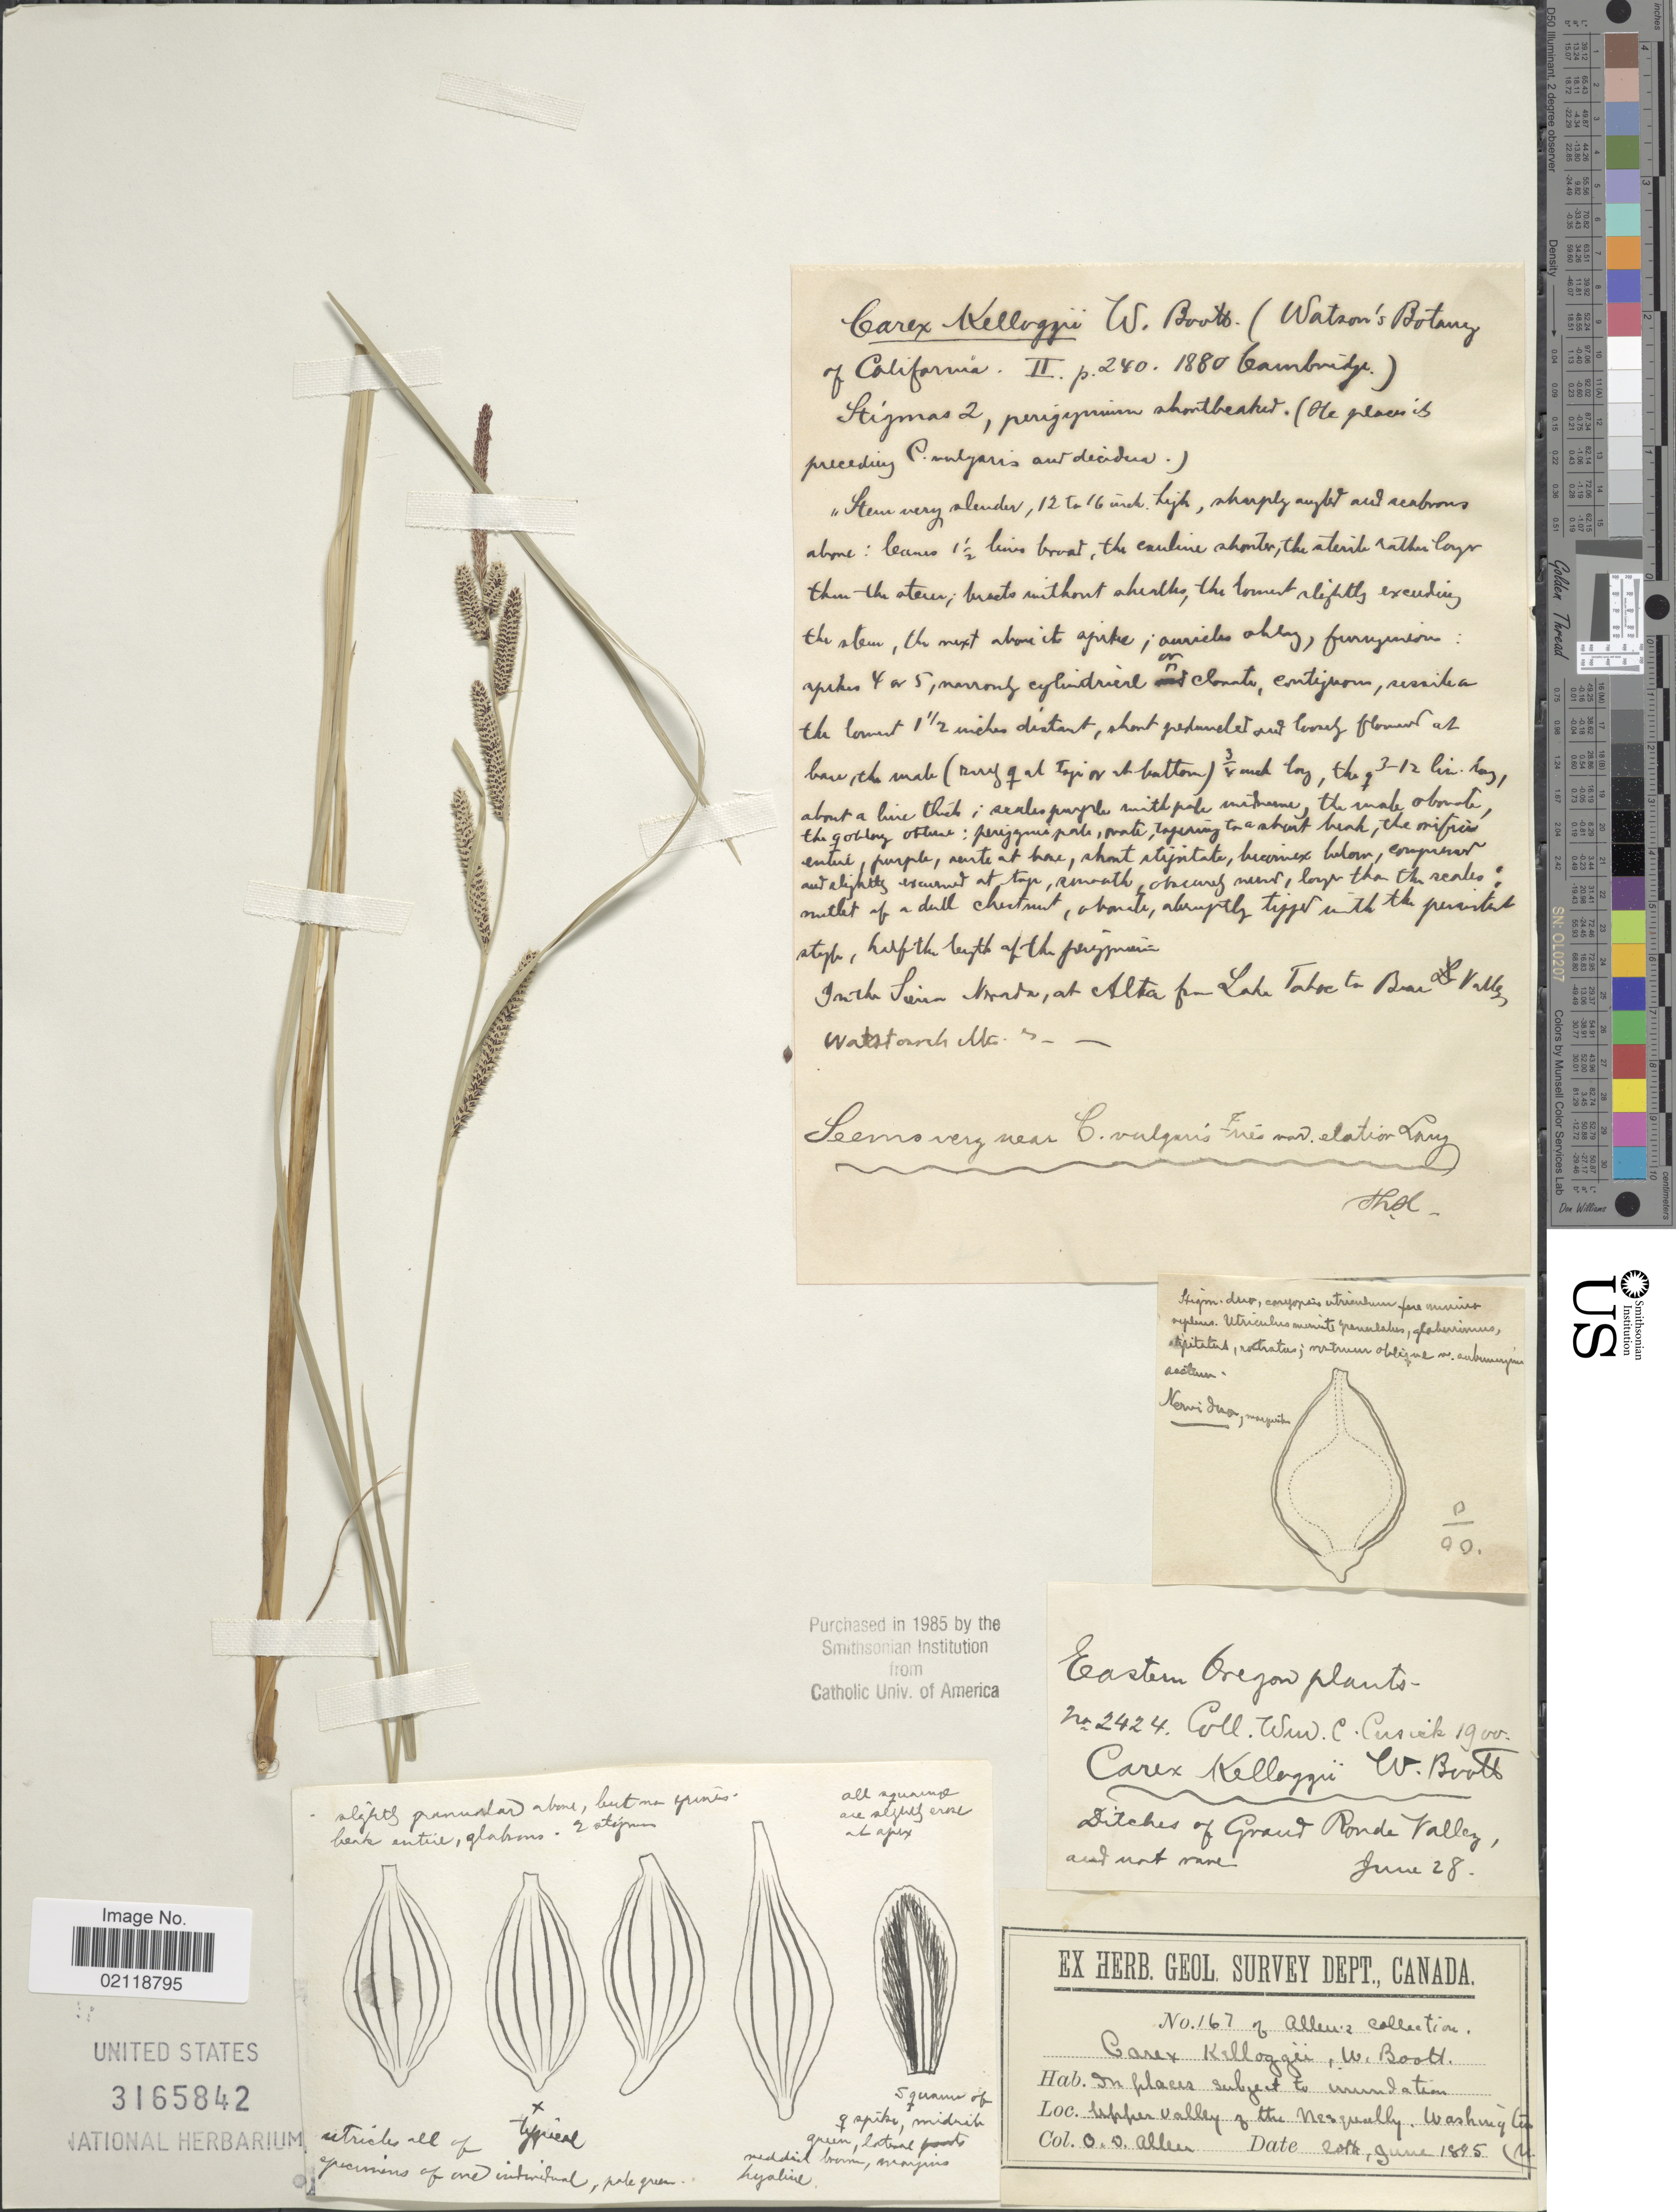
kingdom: Plantae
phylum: Tracheophyta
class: Liliopsida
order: Poales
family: Cyperaceae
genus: Carex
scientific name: Carex kelloggii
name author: W. Boott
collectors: W. C. Cusick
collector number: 2424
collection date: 1900-06-28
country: United States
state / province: Oregon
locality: Eastern Oregon, ditches of Grand Ronde Valley.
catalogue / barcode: US 3165842-2